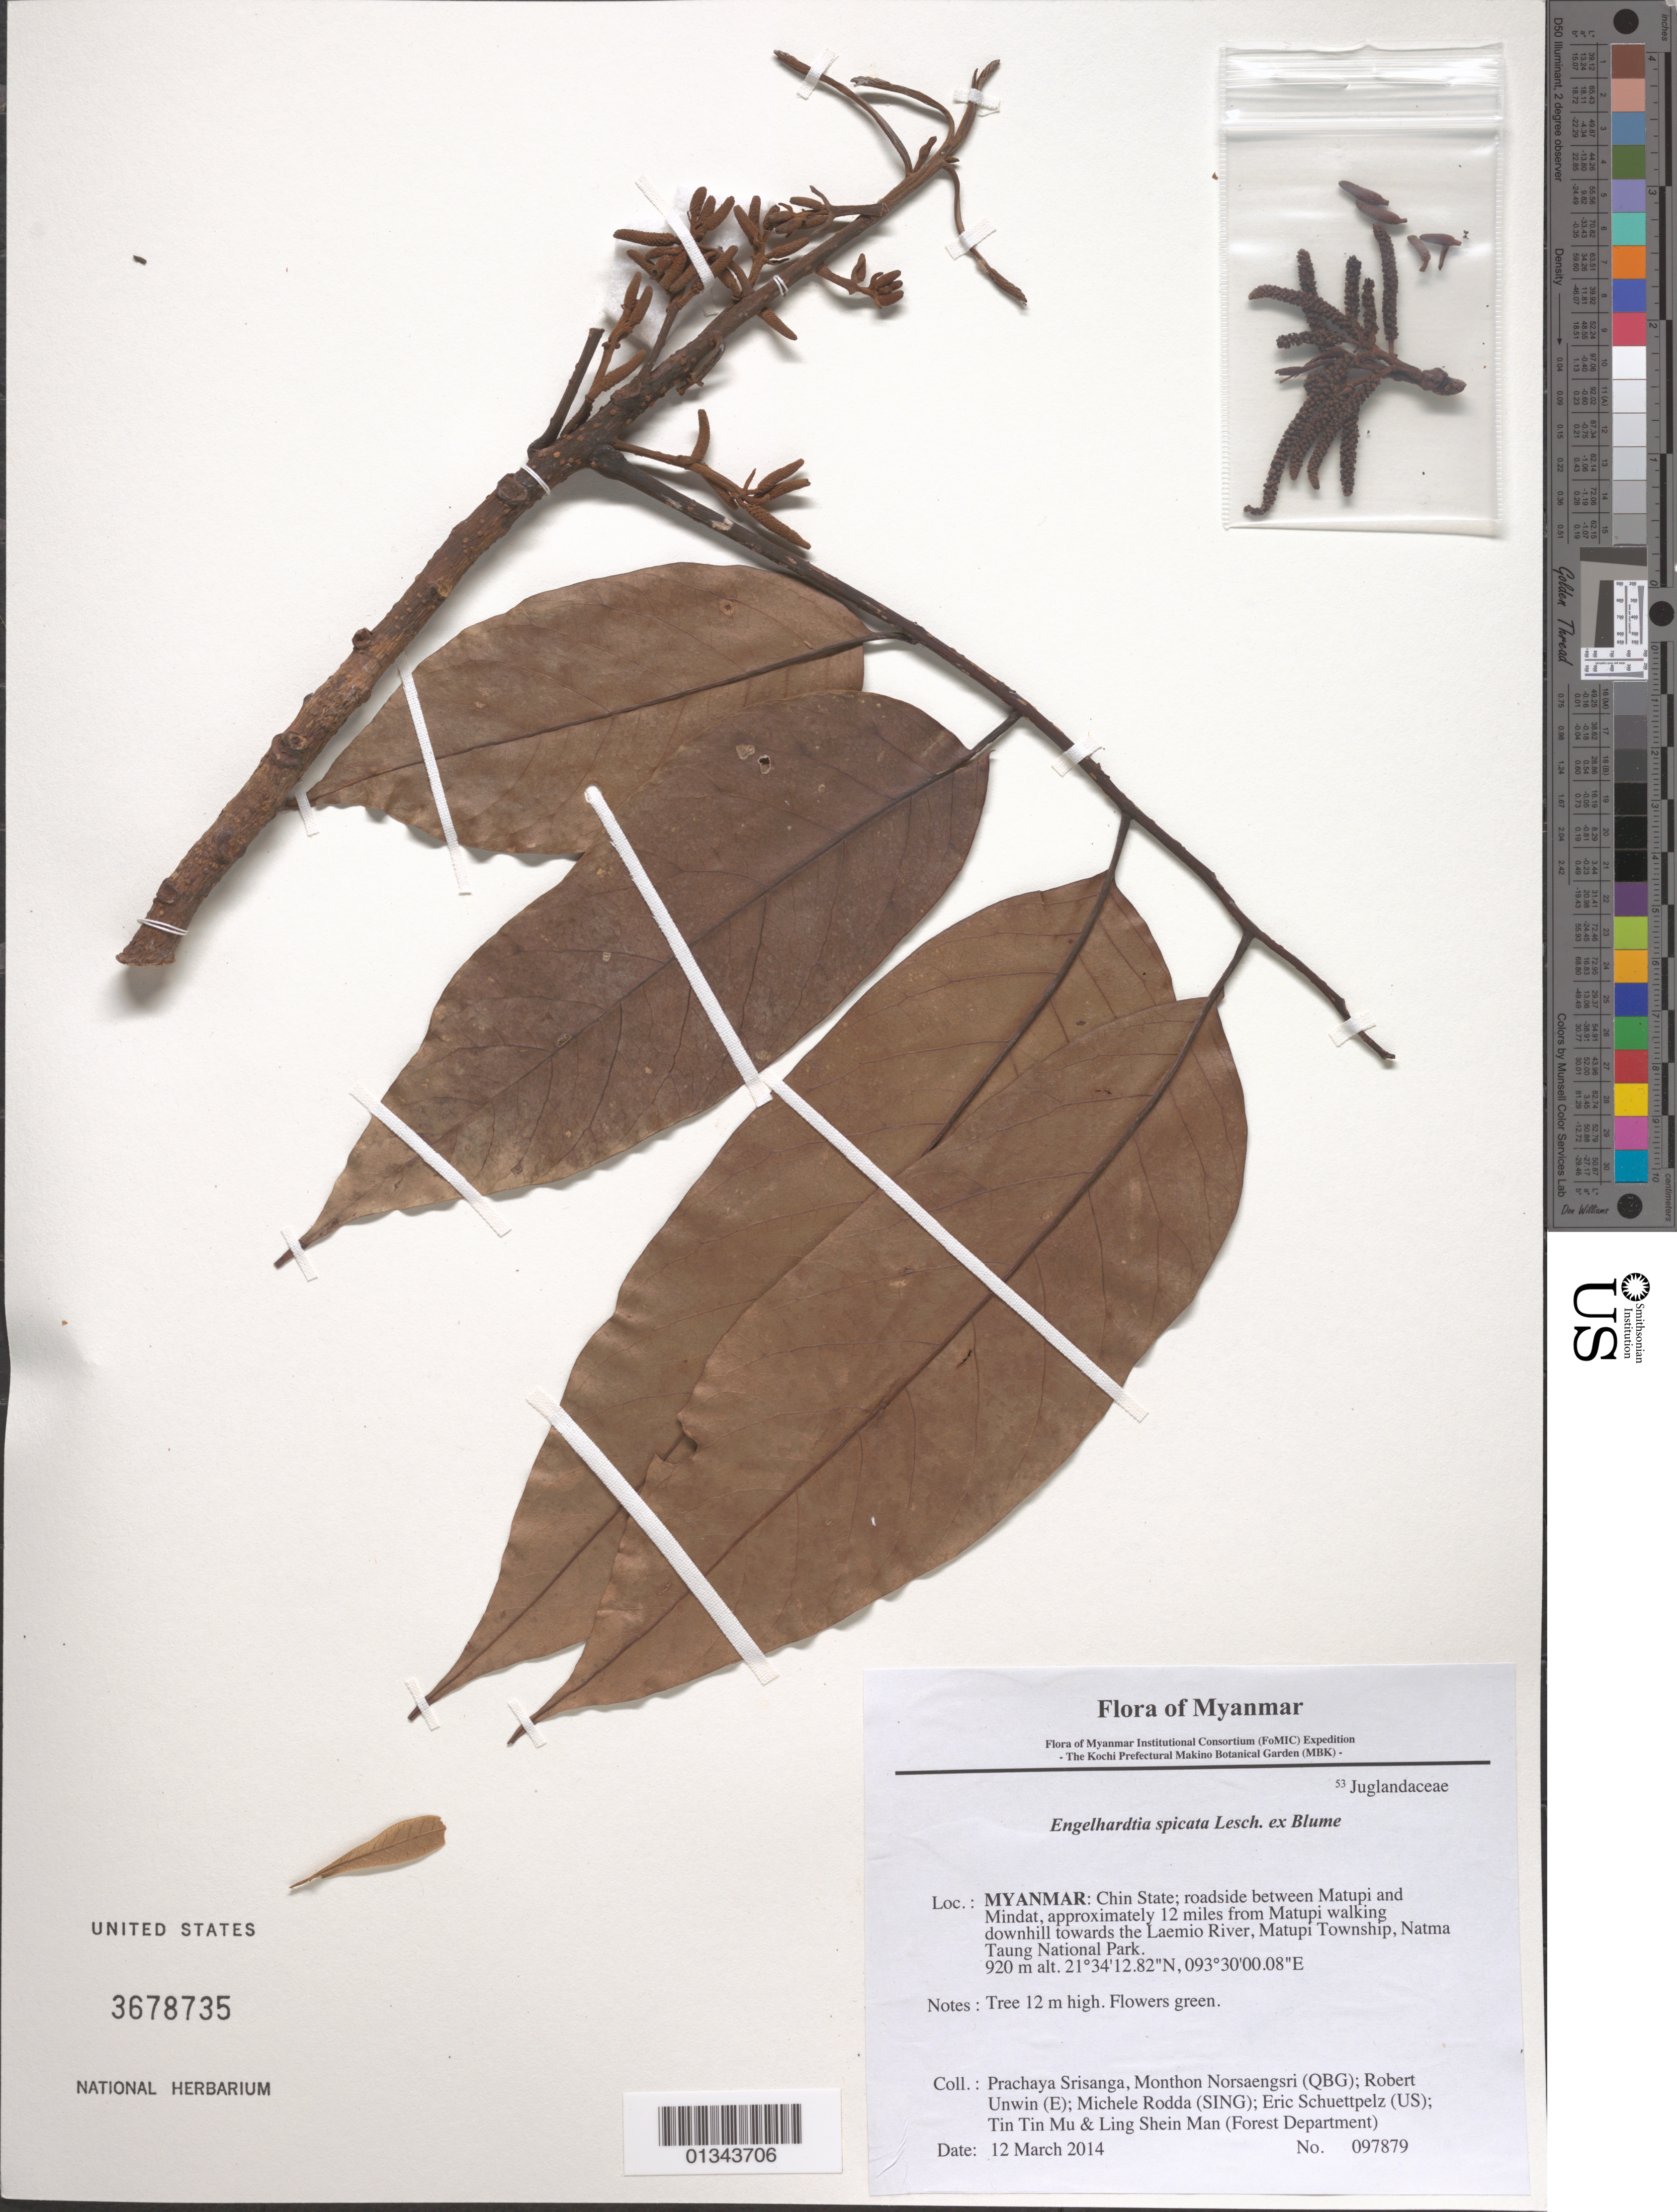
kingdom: Plantae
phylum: Tracheophyta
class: Magnoliopsida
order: Fagales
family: Juglandaceae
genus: Engelhardia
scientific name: Engelhardia spicata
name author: Lesch. ex Blume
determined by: Fujikawa, Kazumi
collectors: P. Srisanga, M. Norsaengsri, R. Unwin, M. Rodda, E. Schuettpelz, Tin Tin Mu & Ling Shein Man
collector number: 97879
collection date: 2014-03-12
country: Myanmar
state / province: Chin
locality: Roadside between Matupi and Mindat, approximately 12 miles from Matupi walking downhill towards the Laemio River, Matupi Township, Natma Taung National Park.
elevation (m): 920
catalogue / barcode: US 3678735